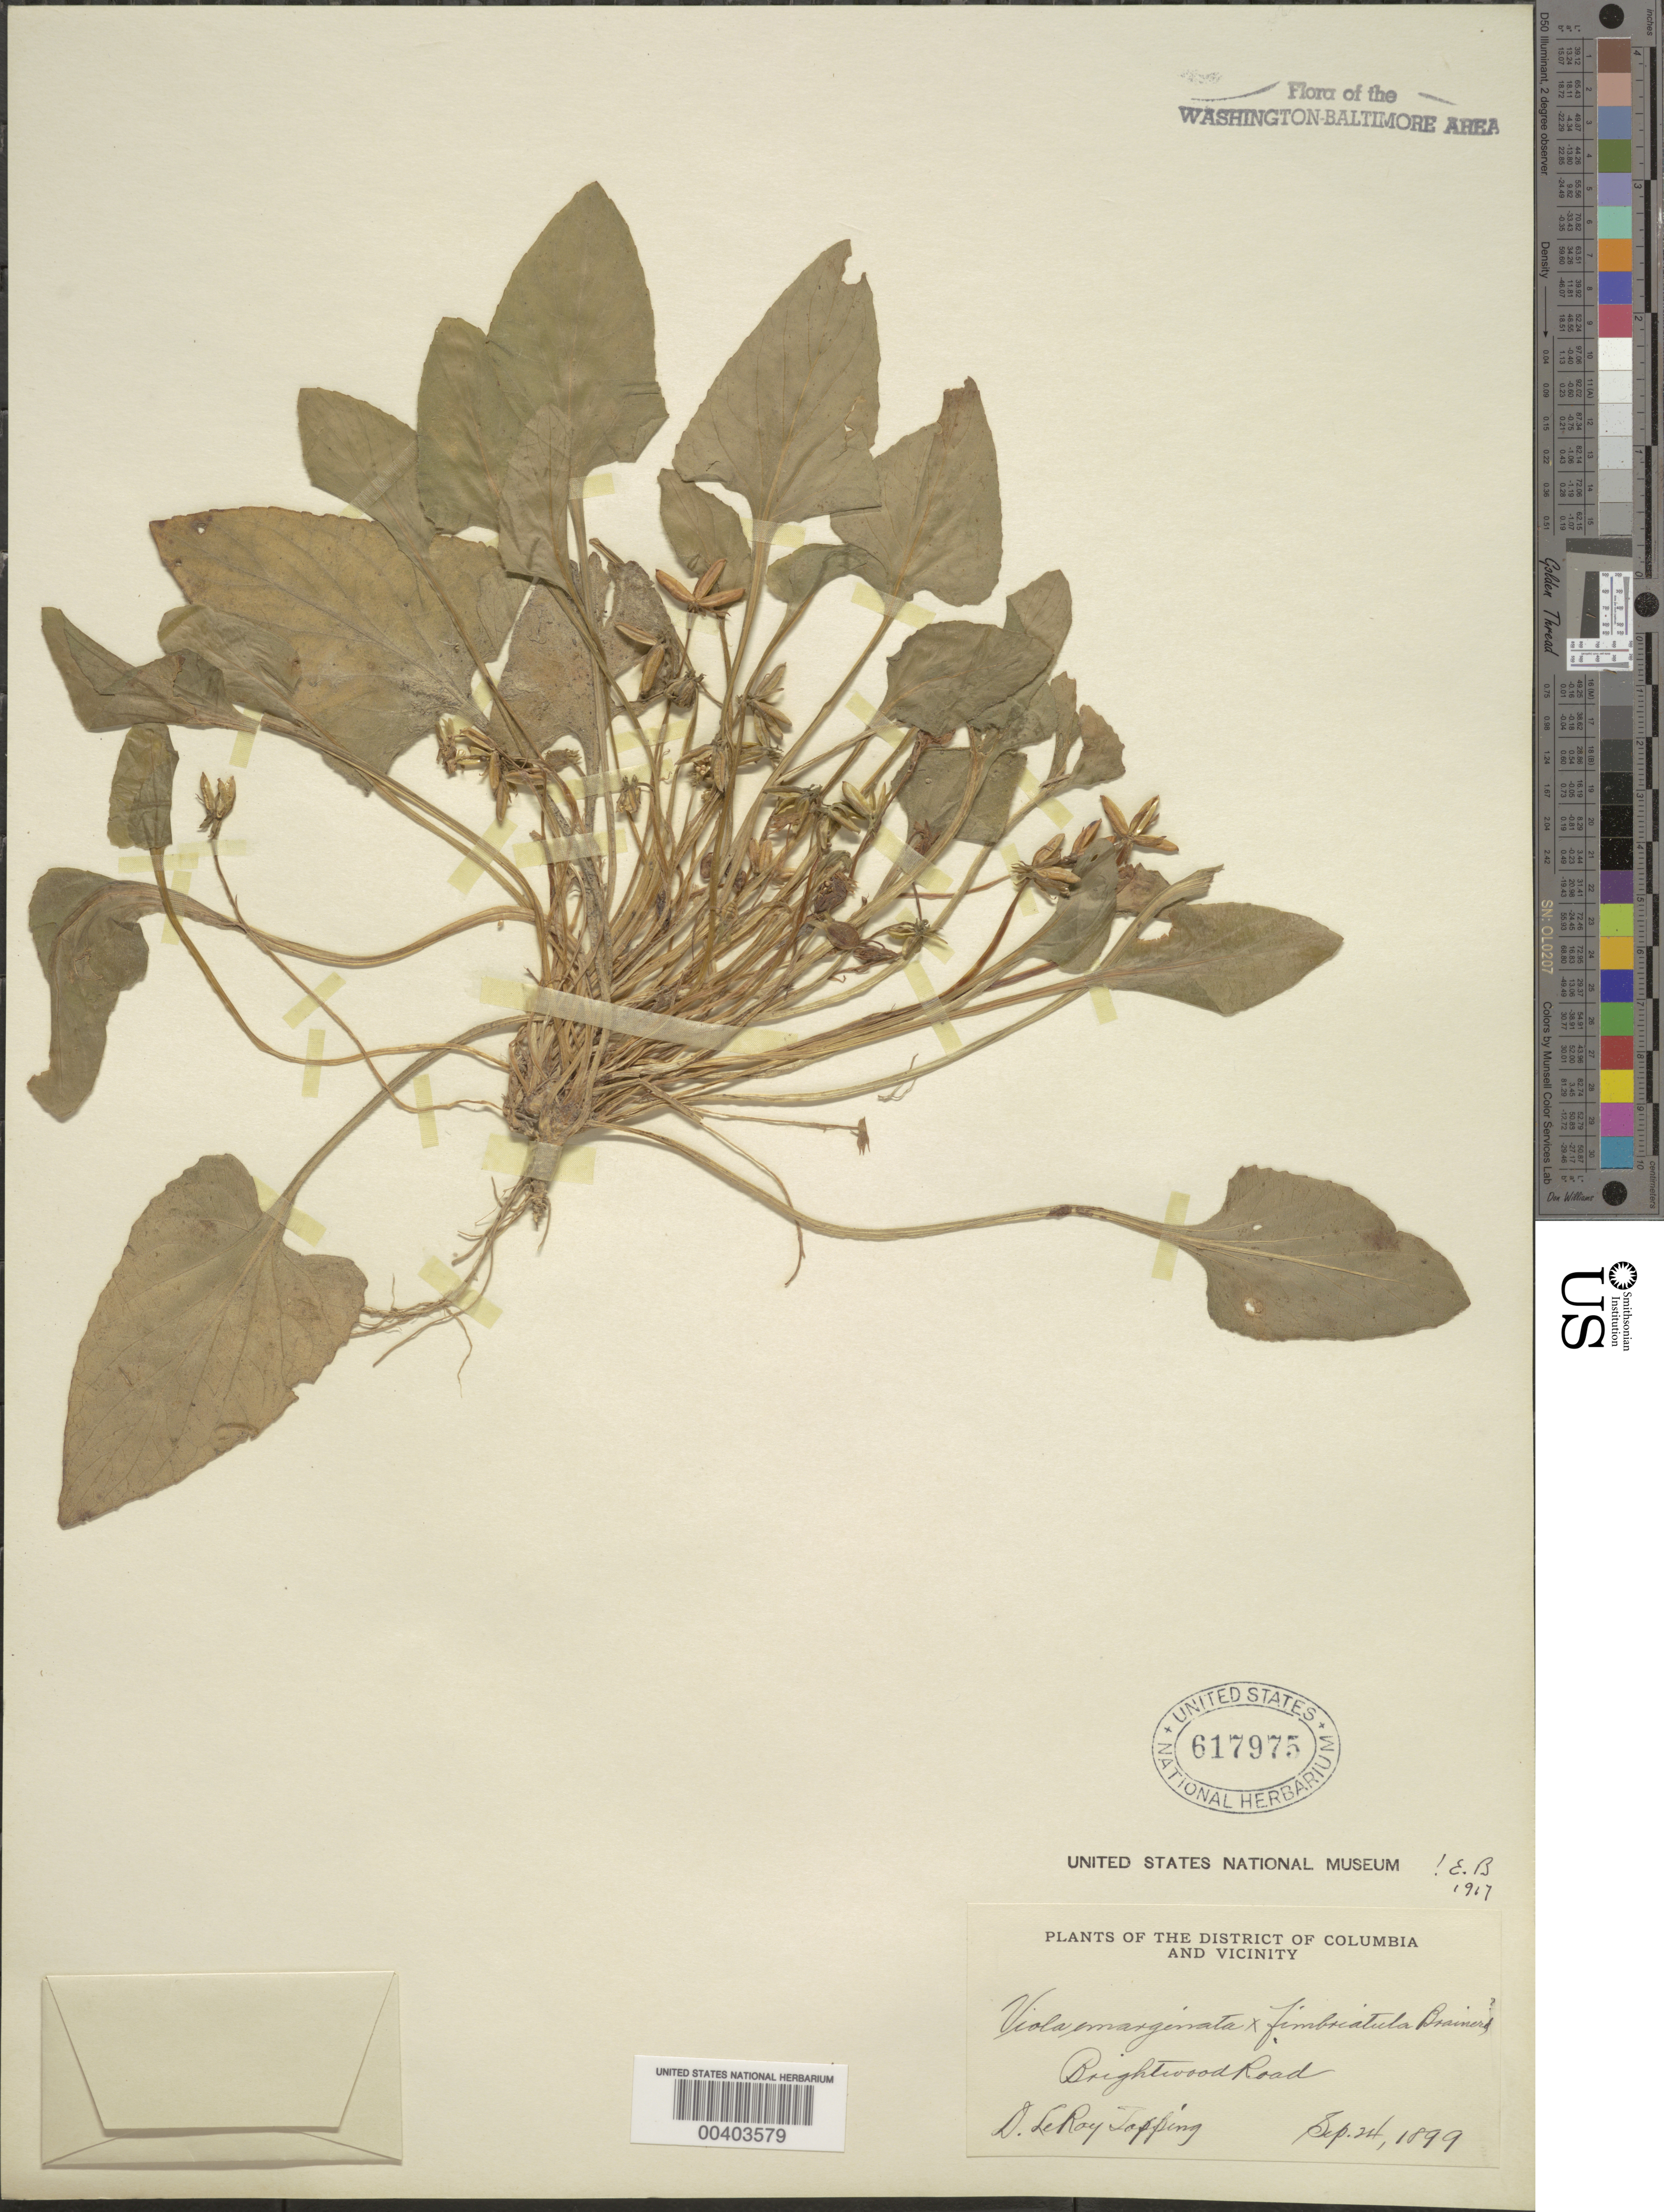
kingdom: Plantae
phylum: Tracheophyta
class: Magnoliopsida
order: Malpighiales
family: Violaceae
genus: Viola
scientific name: Viola sagittata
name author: Aiton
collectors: D. L. Topping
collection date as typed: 24 Sep 1899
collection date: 1899-09-24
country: United States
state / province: District of Columbia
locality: Brightwood Rd. Rock Creek Park and vicinity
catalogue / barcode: US 617975